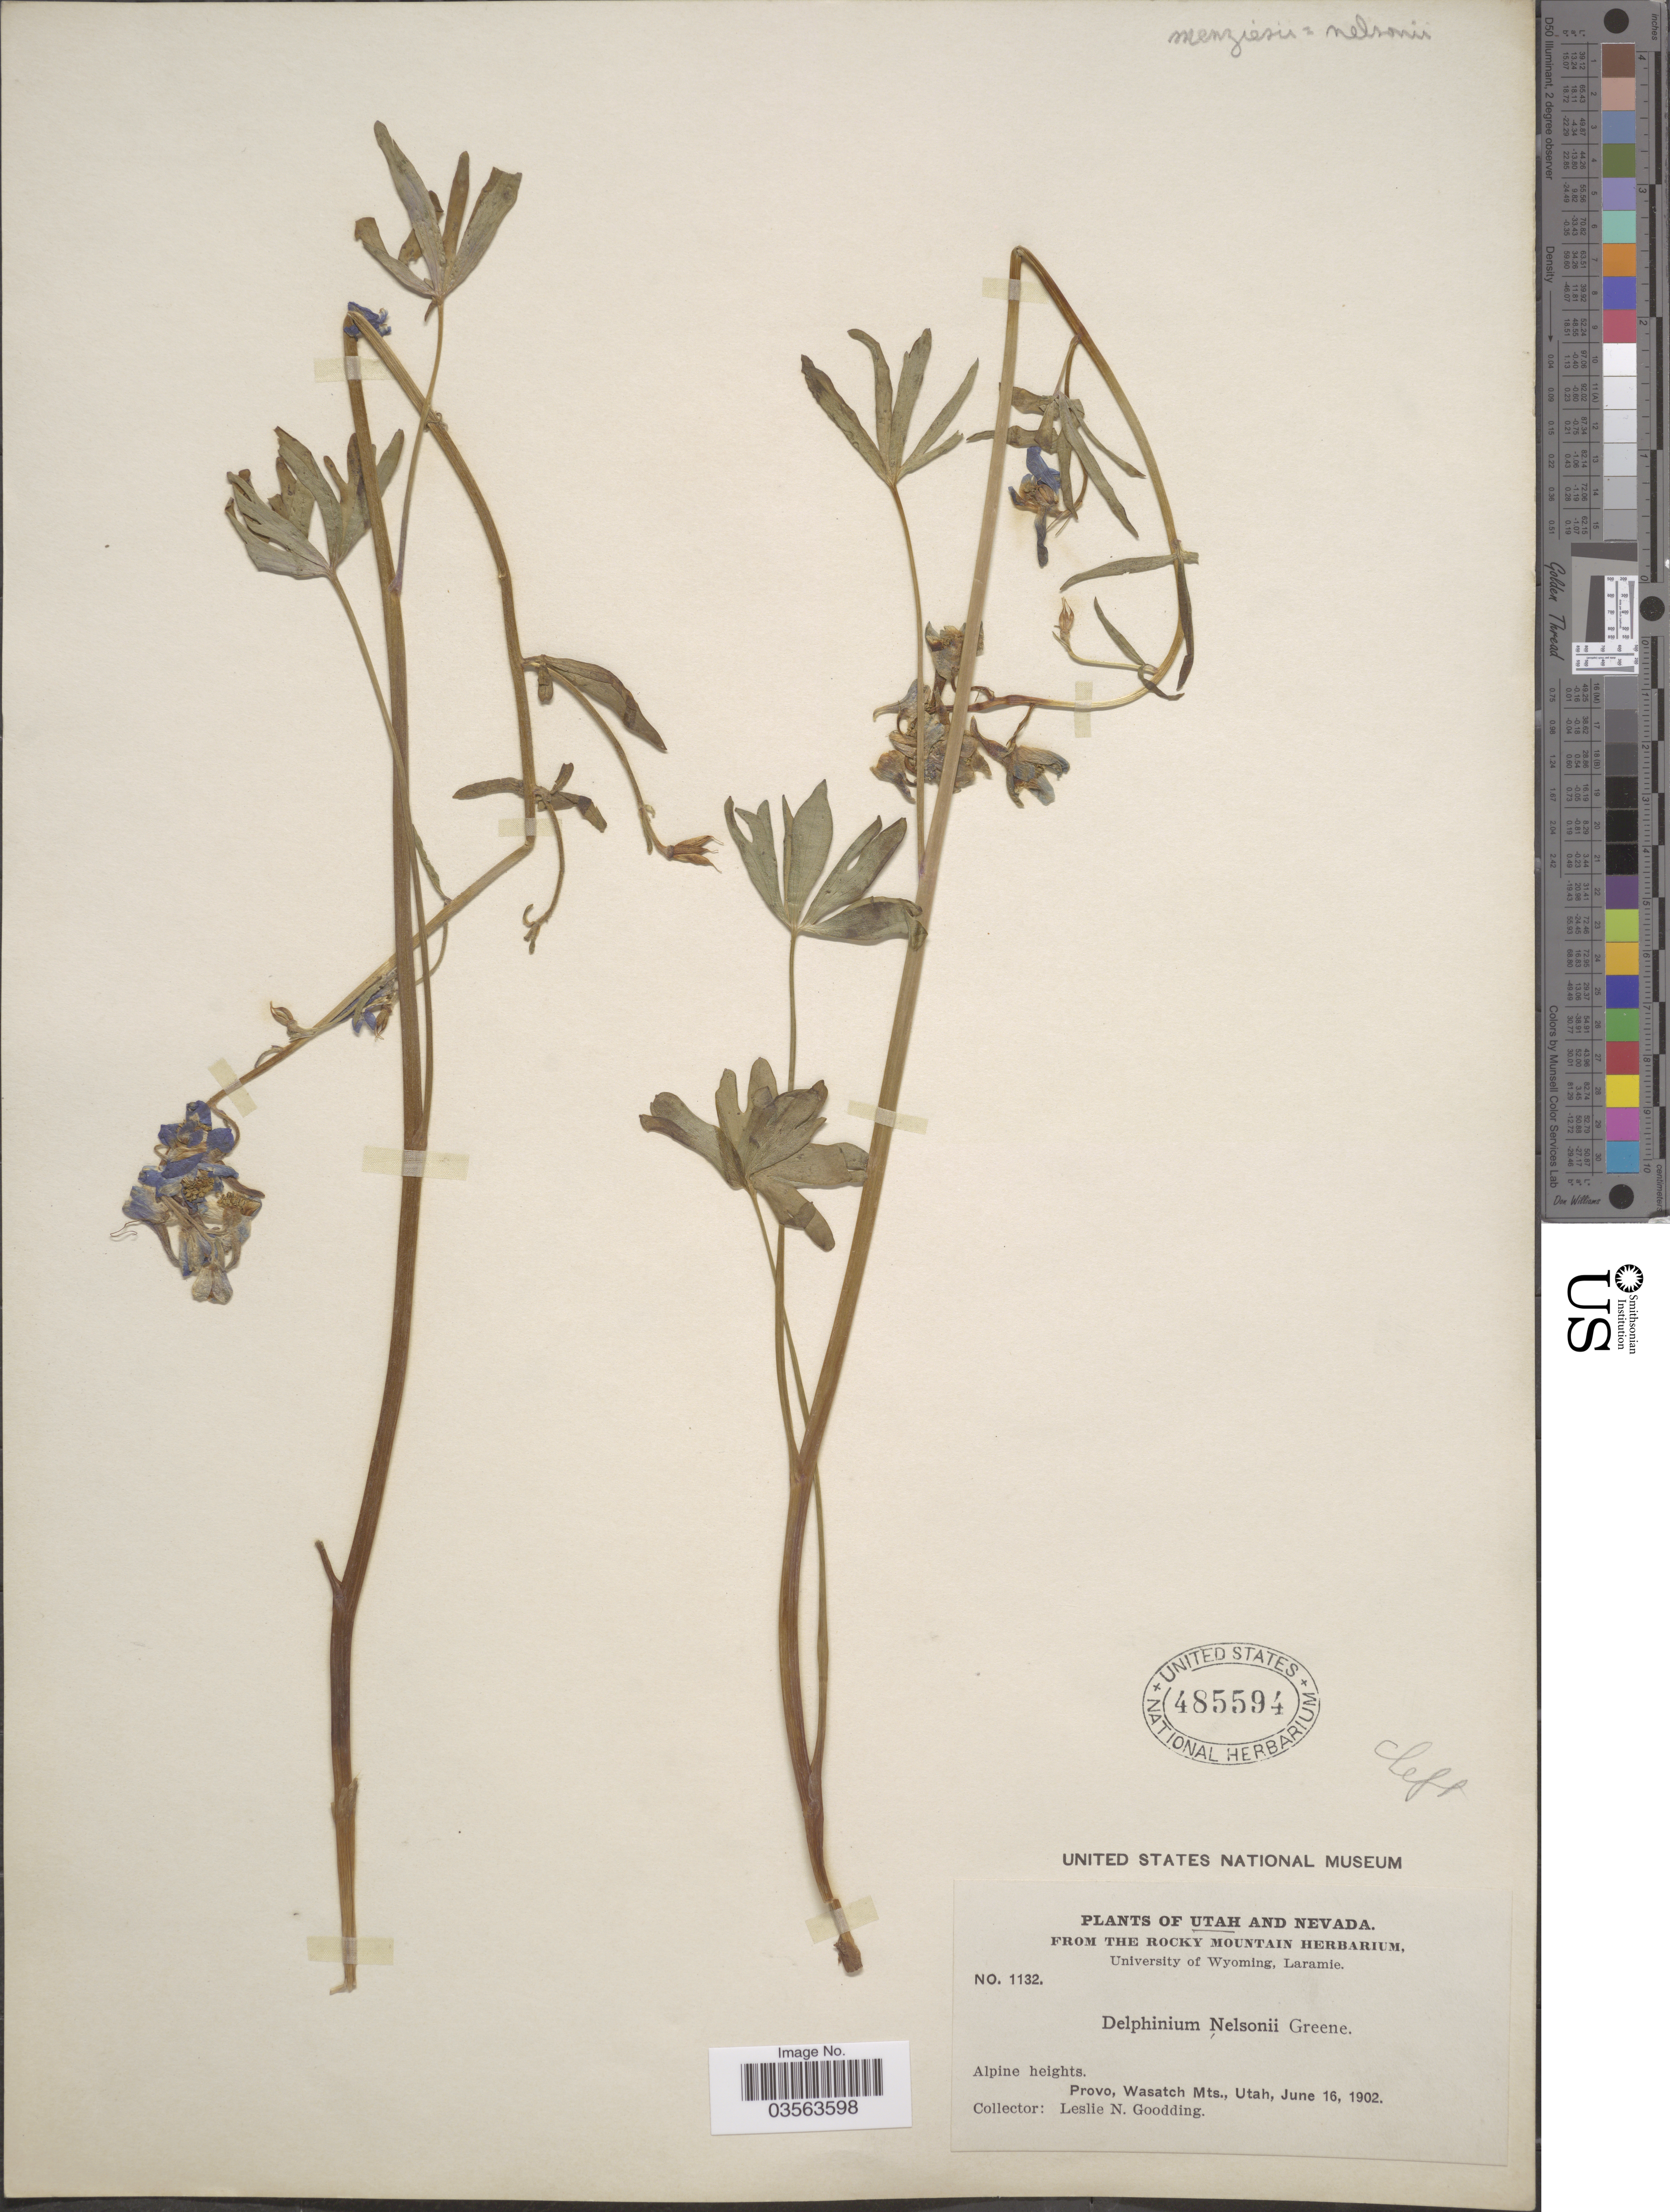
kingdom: Plantae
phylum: Tracheophyta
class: Magnoliopsida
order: Ranunculales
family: Ranunculaceae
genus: Delphinium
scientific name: Delphinium nelsonii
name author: Greene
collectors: L. N. Goodding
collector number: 1132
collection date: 1902-06-16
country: United States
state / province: Utah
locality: Provo, Wasatch Mts.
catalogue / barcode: US 485594